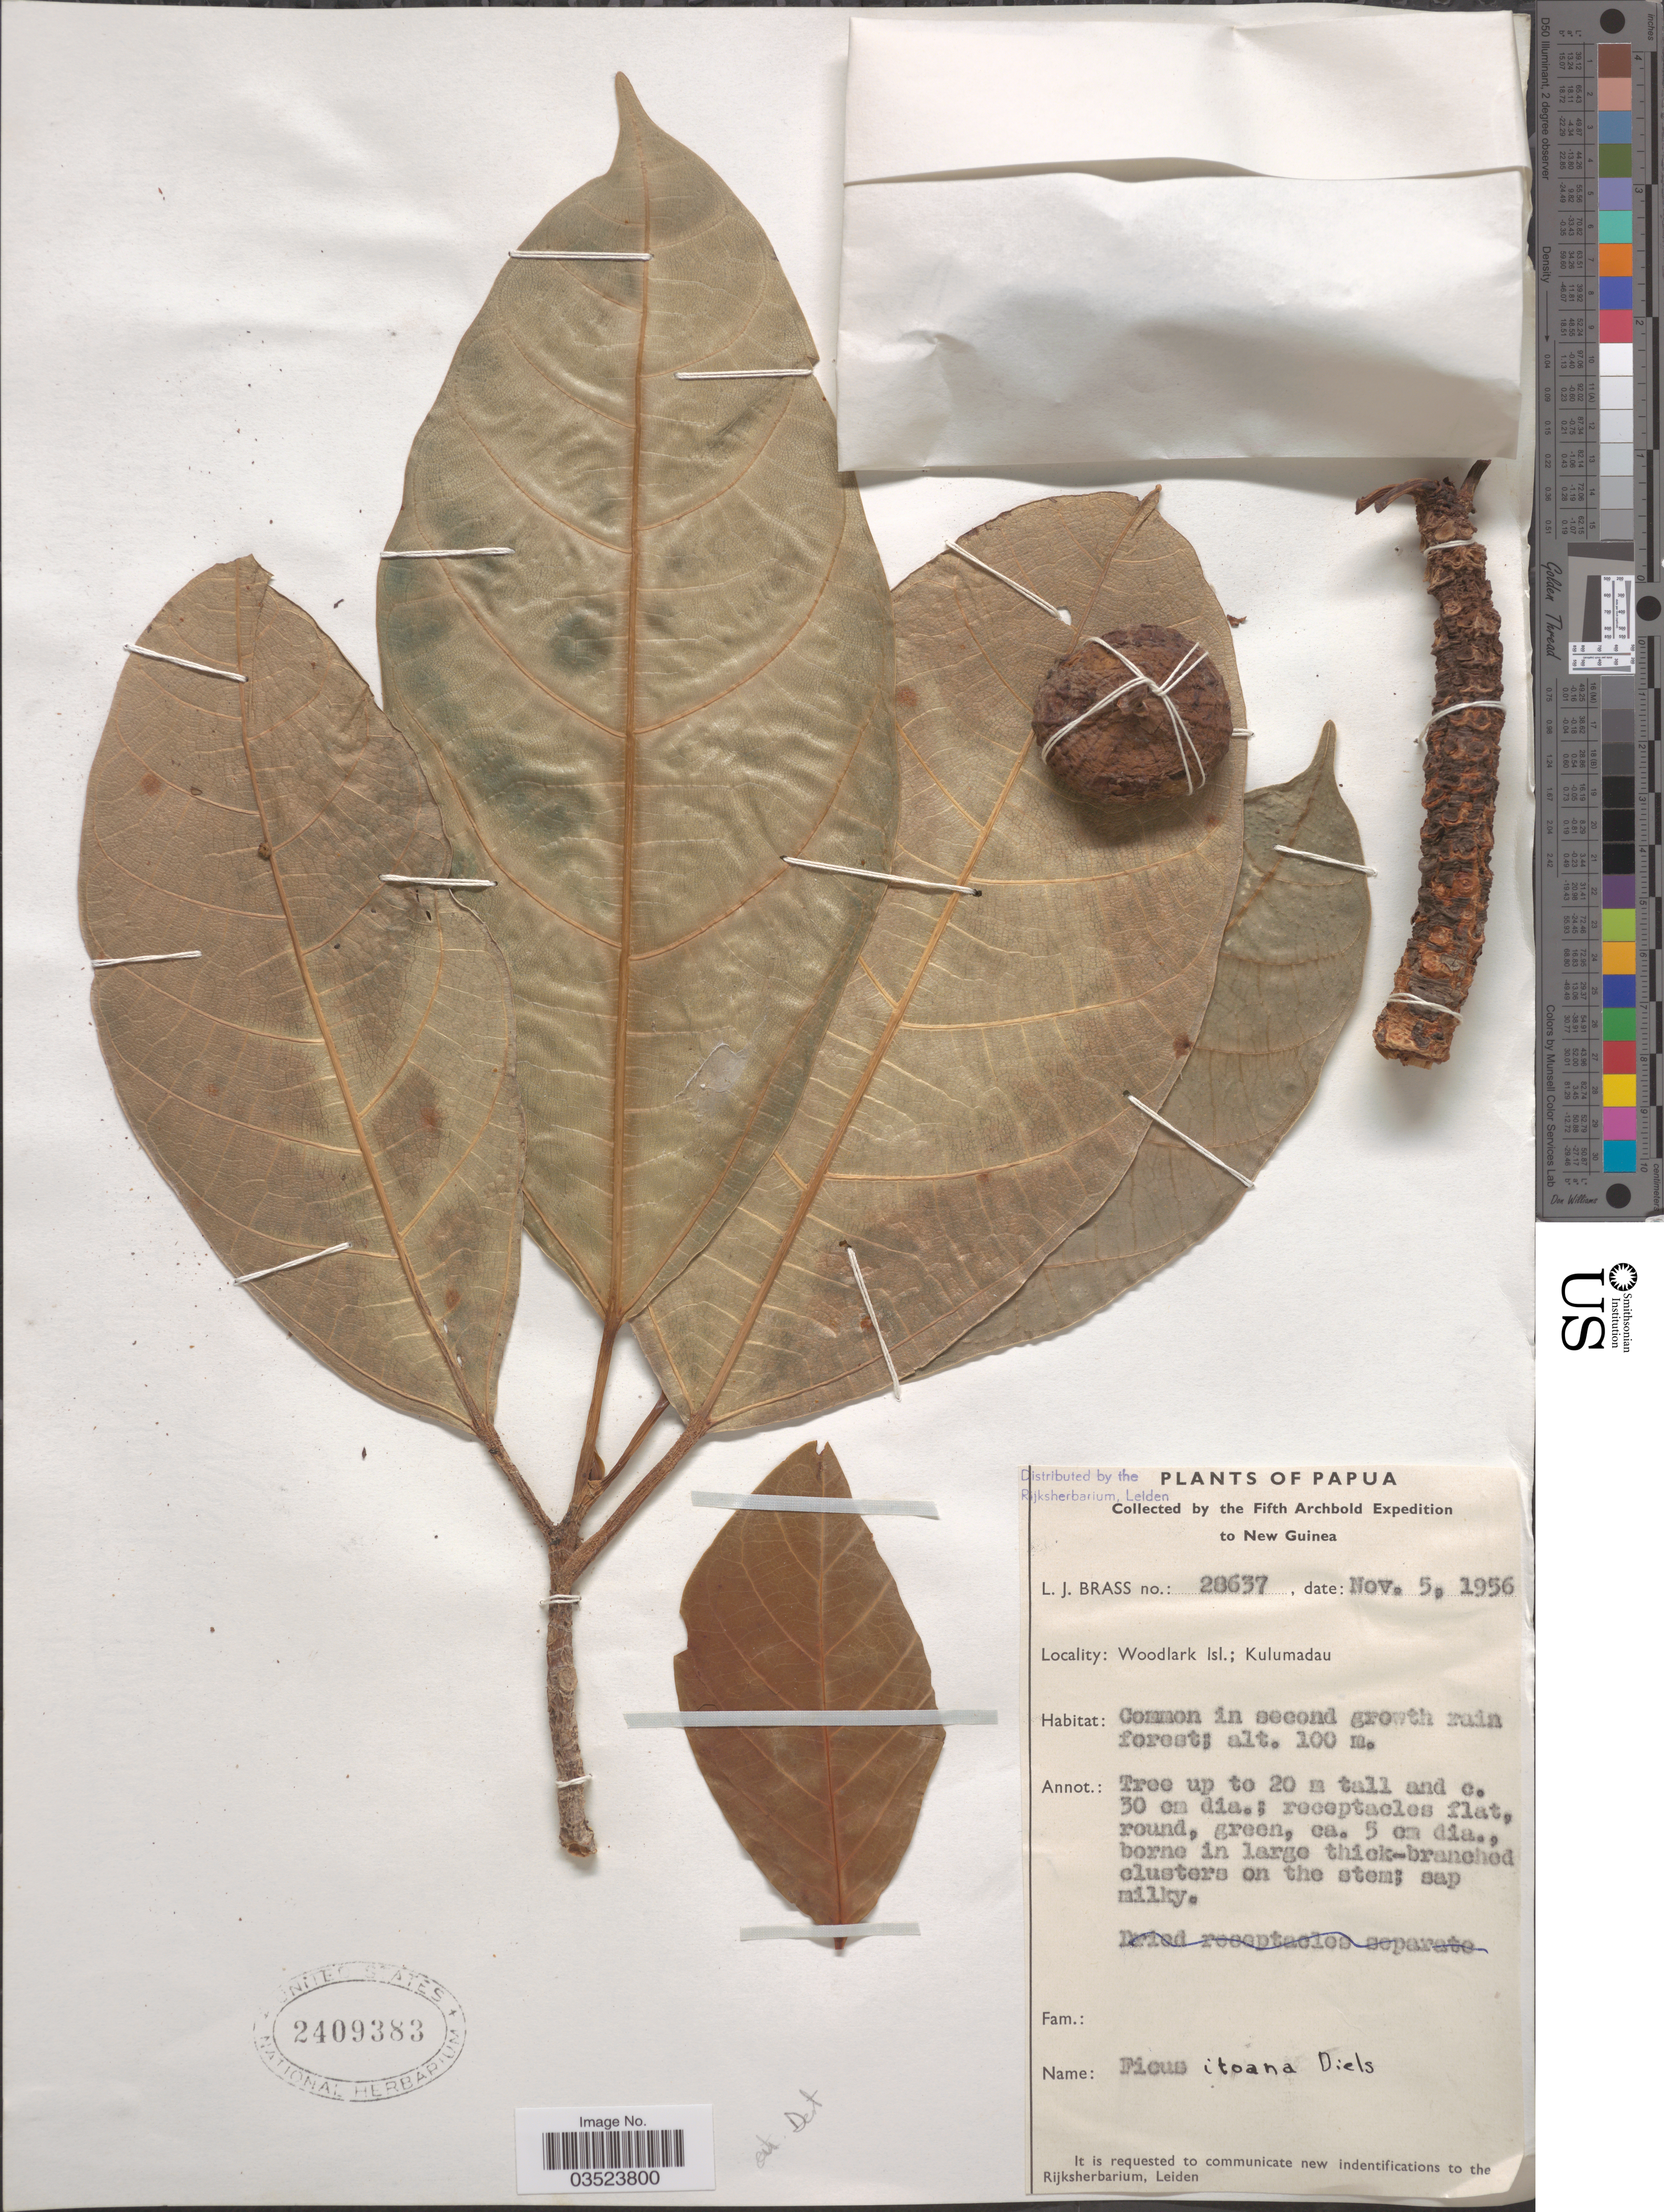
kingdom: Plantae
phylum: Tracheophyta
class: Magnoliopsida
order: Rosales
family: Moraceae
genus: Ficus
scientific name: Ficus itoana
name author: Diels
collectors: L. J. Brass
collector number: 28637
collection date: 1956-11-05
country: Papua New Guinea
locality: Papua. New Guinea. Woodlark Isl.; Kulumadau.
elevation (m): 100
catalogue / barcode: US 2409383